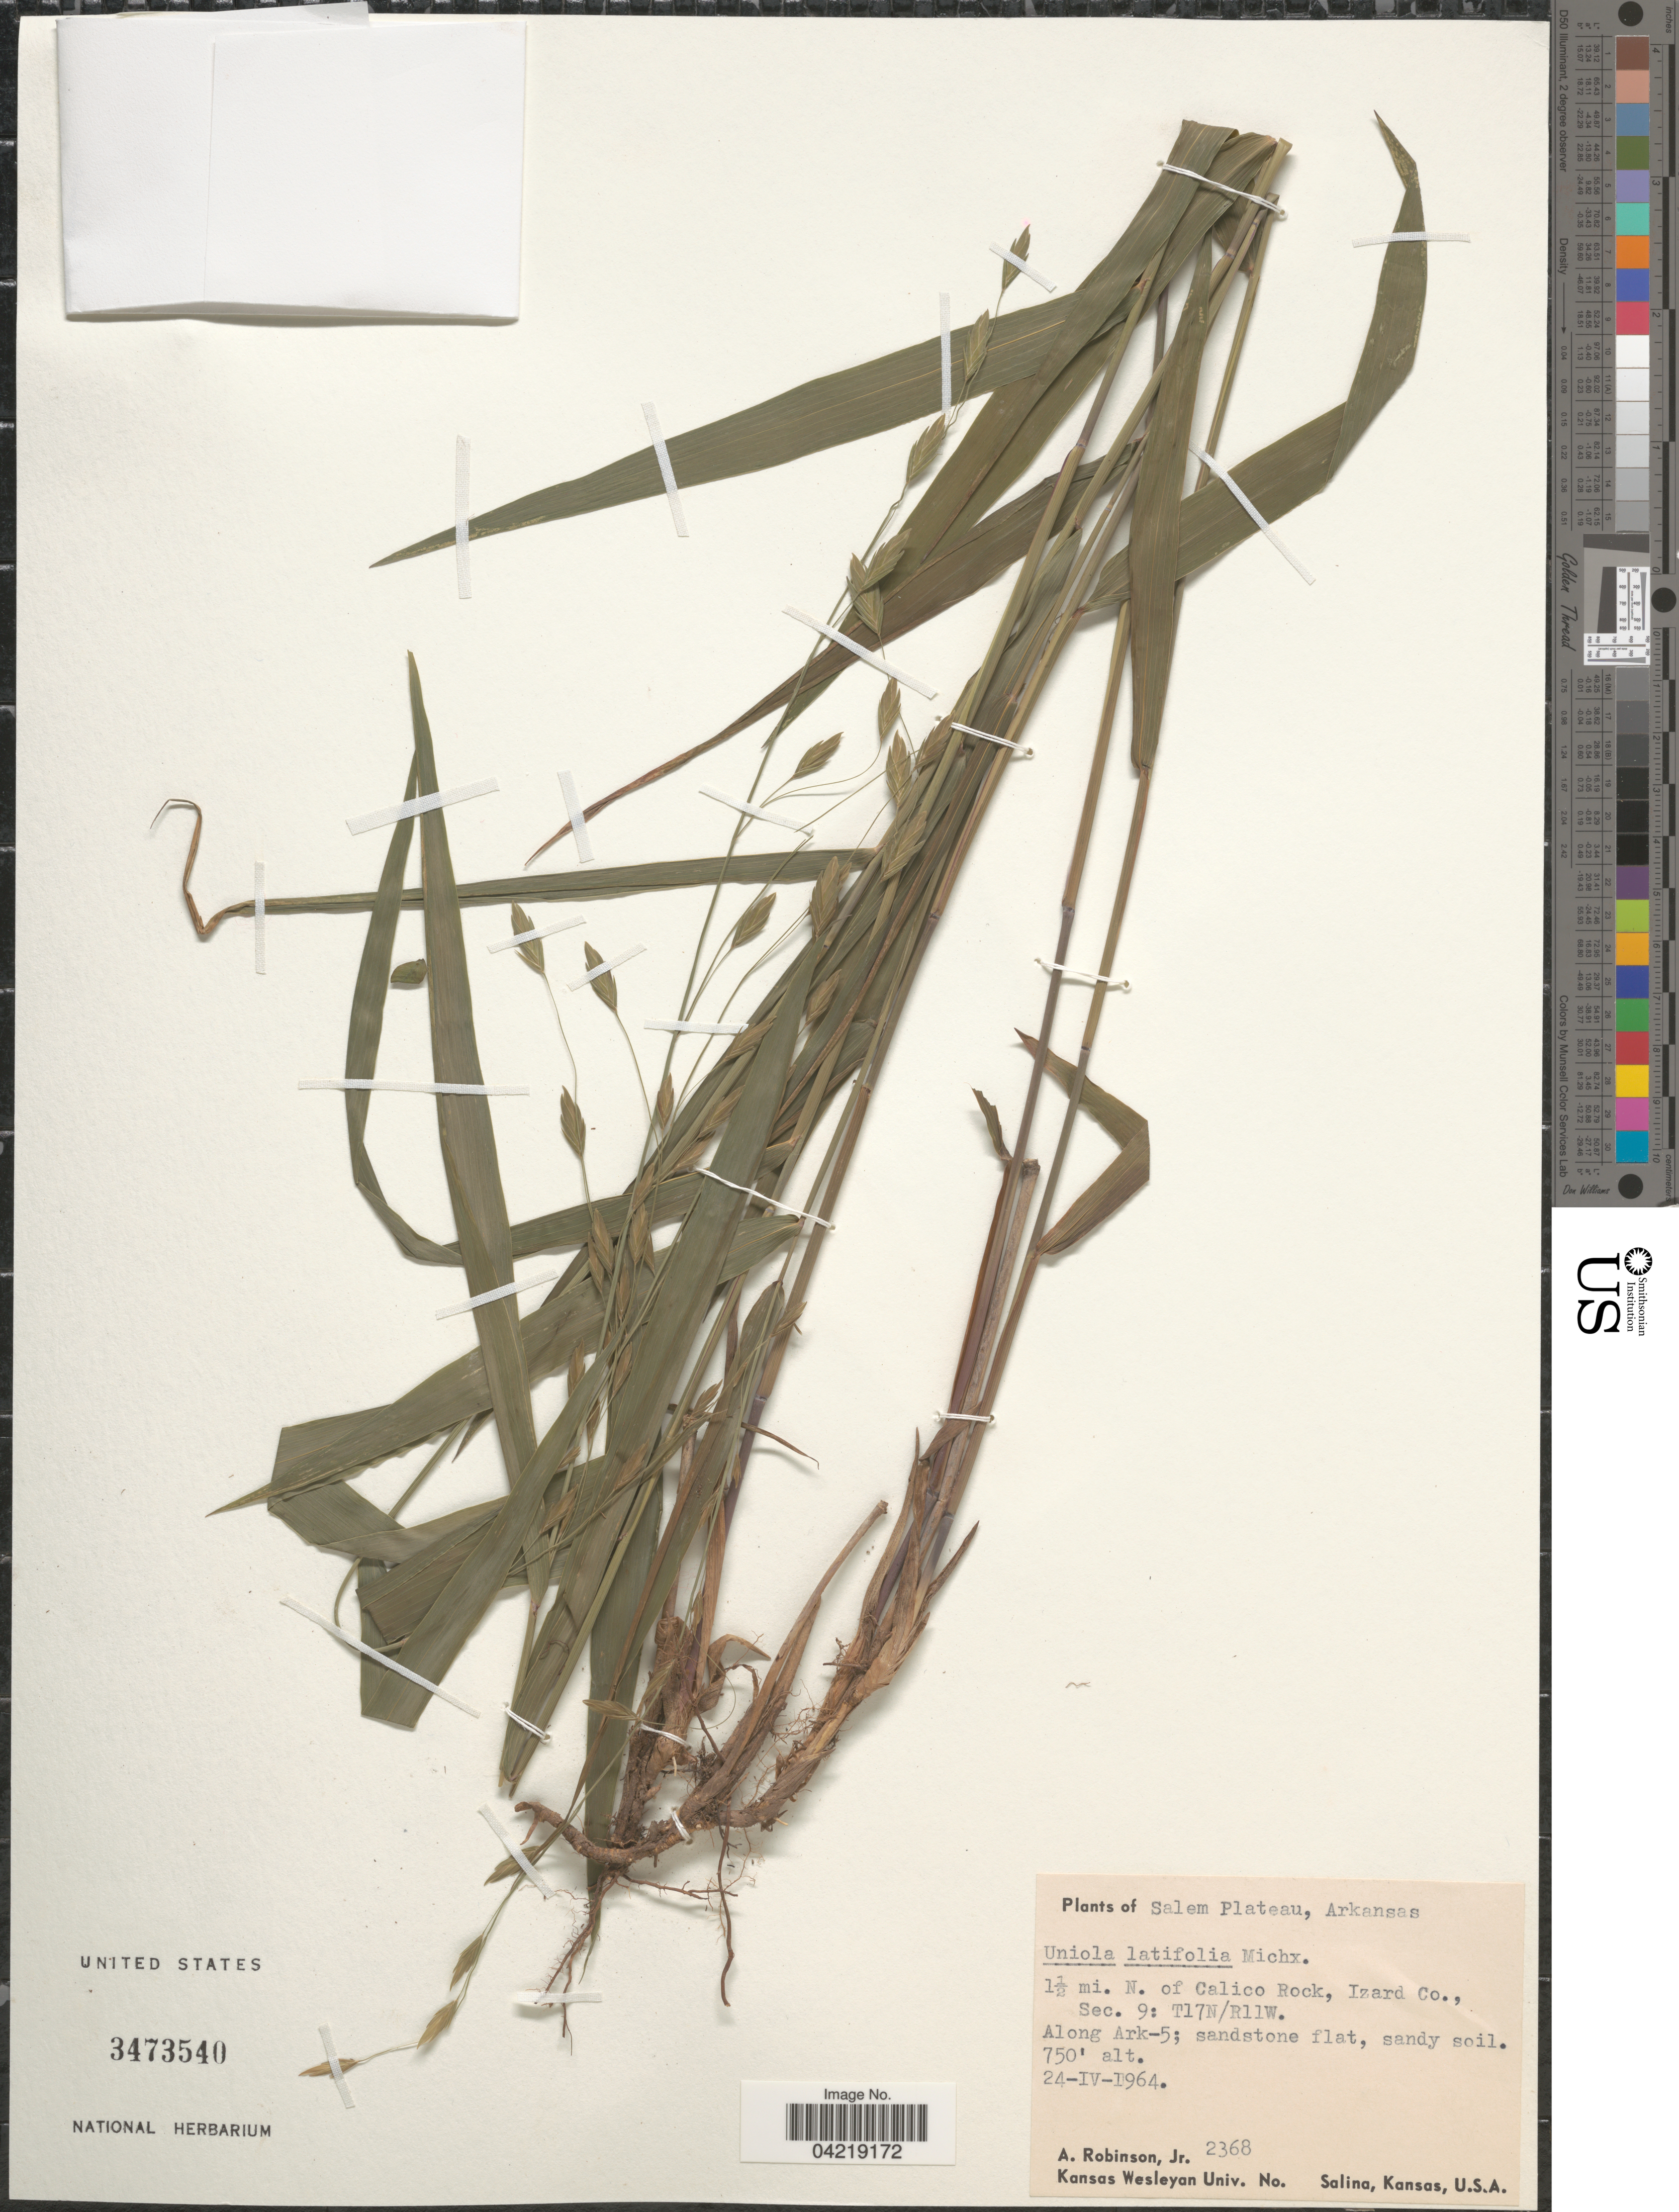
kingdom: Plantae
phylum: Tracheophyta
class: Liliopsida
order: Poales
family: Poaceae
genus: Chasmanthium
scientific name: Chasmanthium latifolium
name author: (Michx.) H.O. Yates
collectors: A. Robinson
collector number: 2368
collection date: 1964-04-24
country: United States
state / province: Arkansas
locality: Salem Plateau. 1½ mi. N. of Calico Rock, Izard Co., Sec. 9: T17N/R11W. Along Ark-5; sandstone flat, sandy soil.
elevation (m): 229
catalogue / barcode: US 3473540